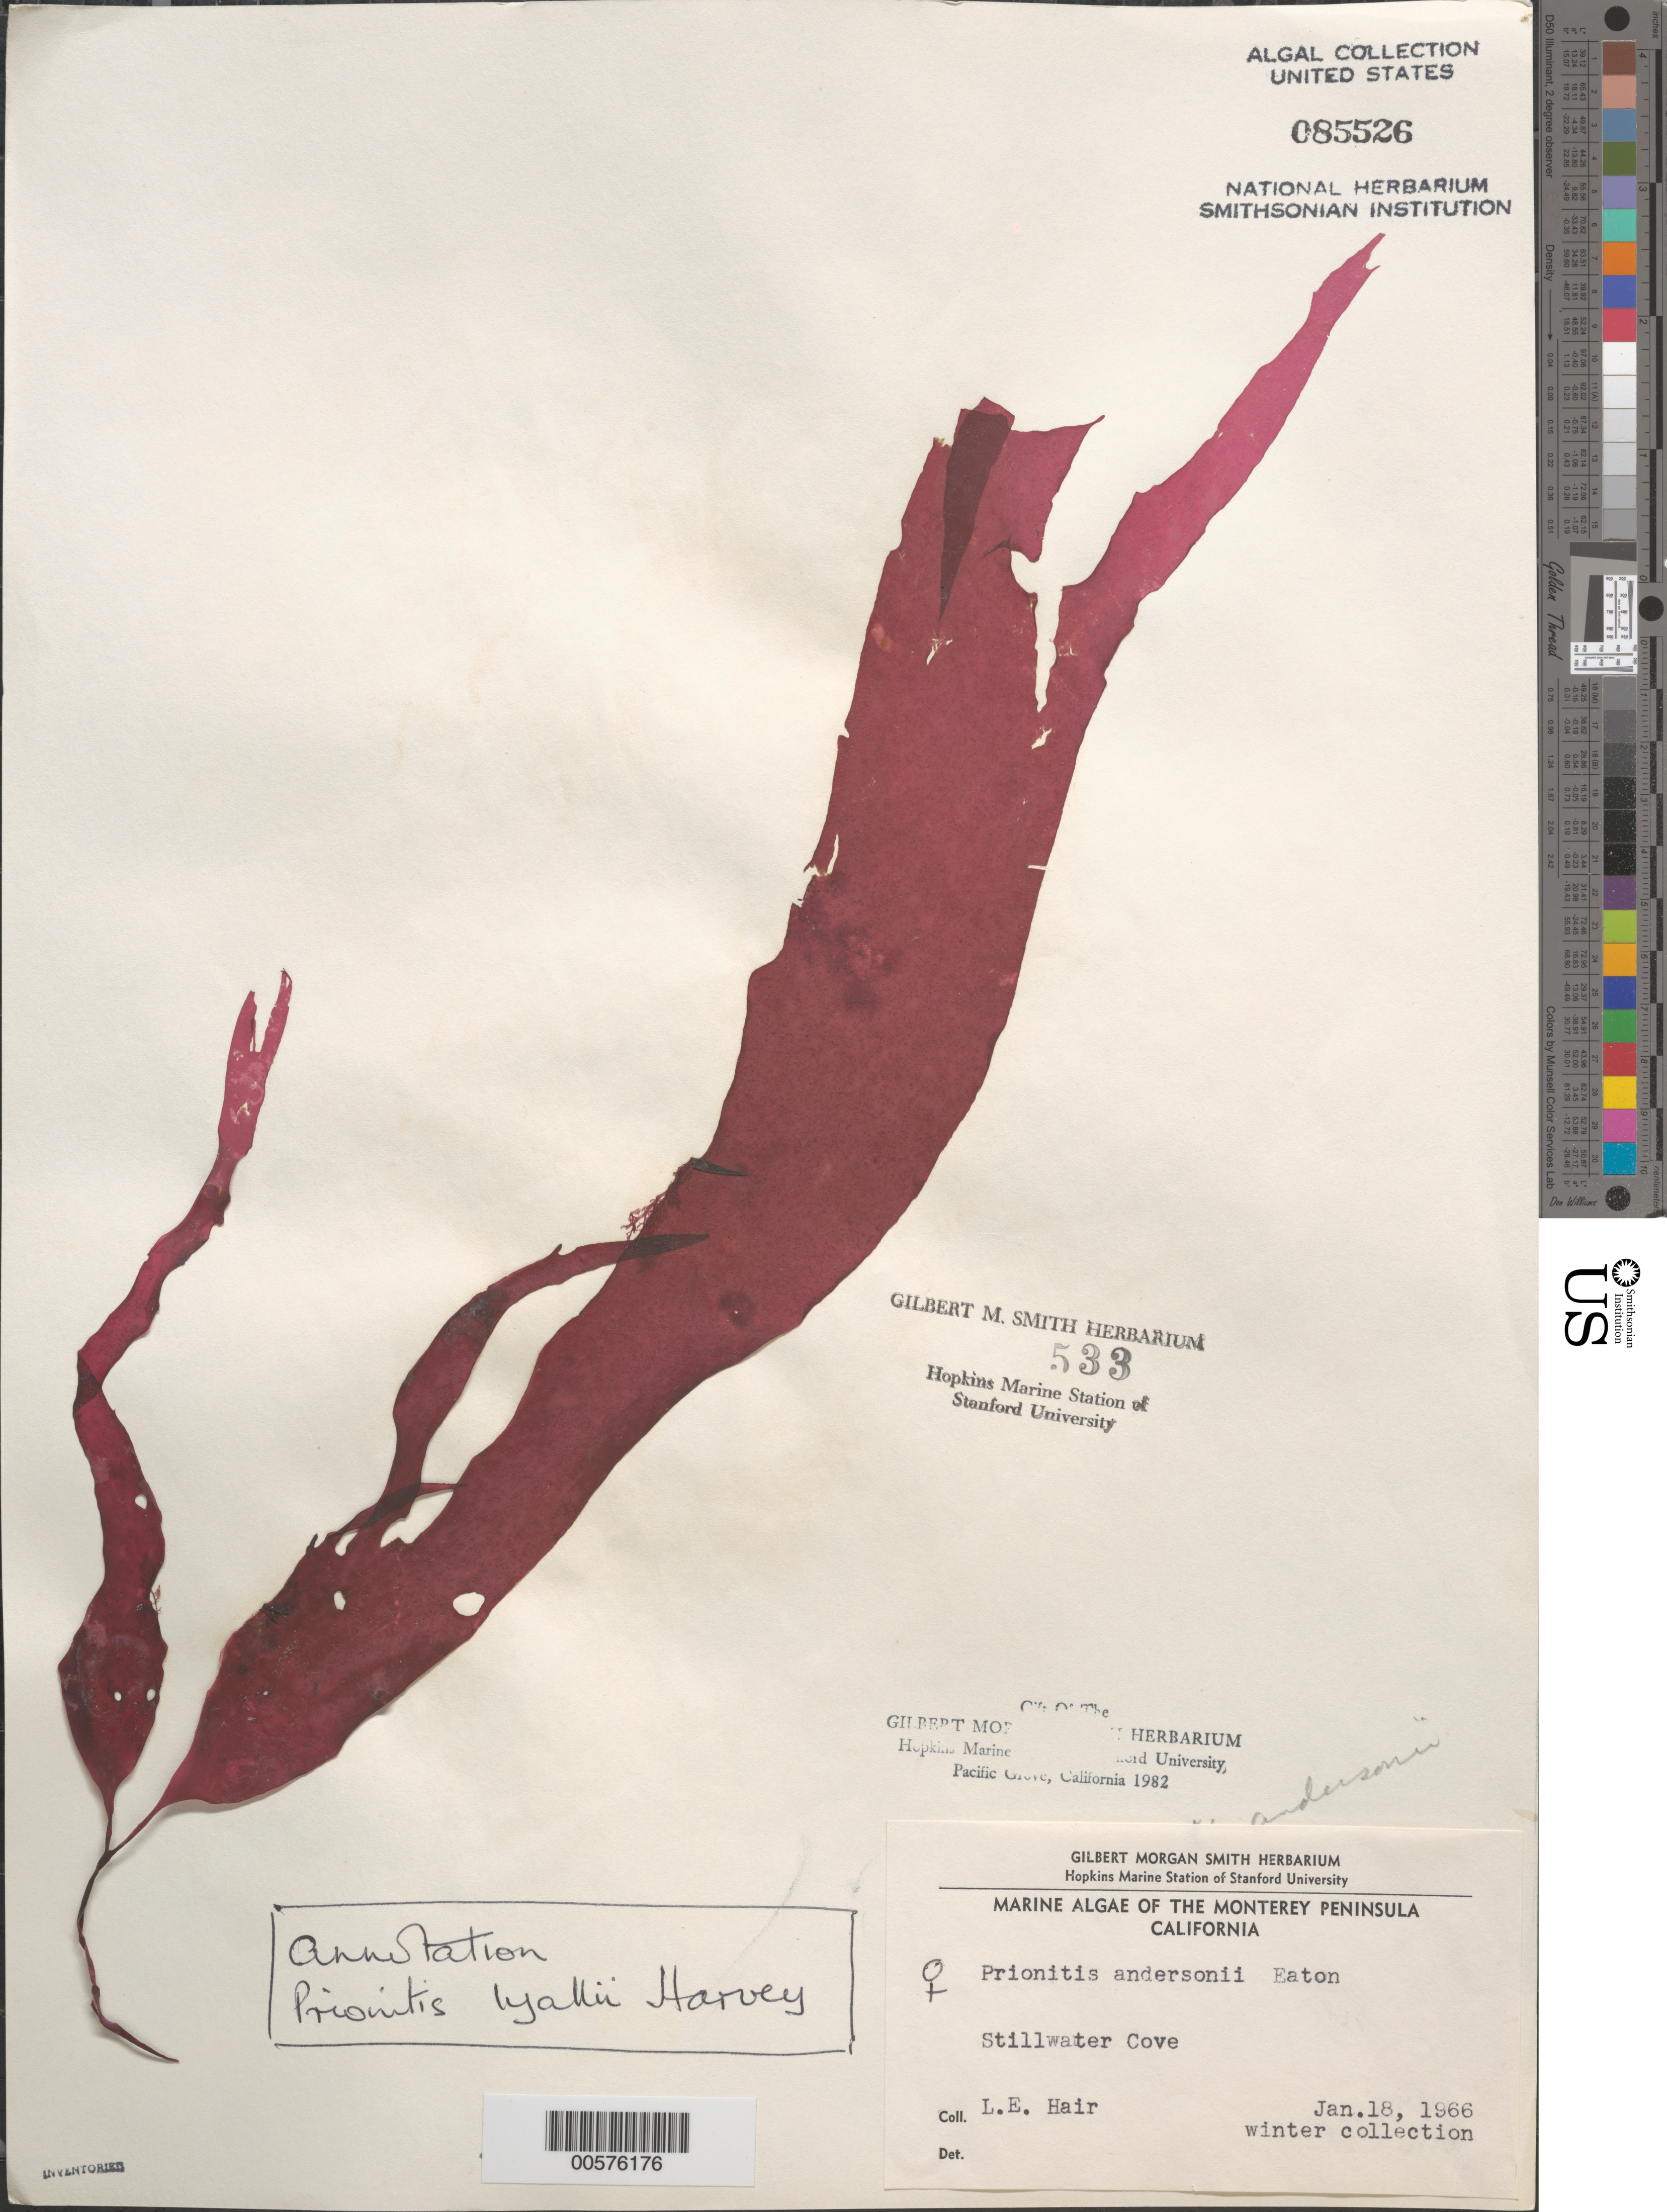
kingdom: Plantae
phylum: Rhodophyta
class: Florideophyceae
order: Cryptonemiales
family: Cryptonemiaceae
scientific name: Prionitis sternbergii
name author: (C. Agardh) J. Agardh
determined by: Algae name updating Project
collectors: L. Hair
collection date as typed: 18 Jan 1966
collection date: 1966-01-18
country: United States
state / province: California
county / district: Monterey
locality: Stillwater Cove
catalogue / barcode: US 85526